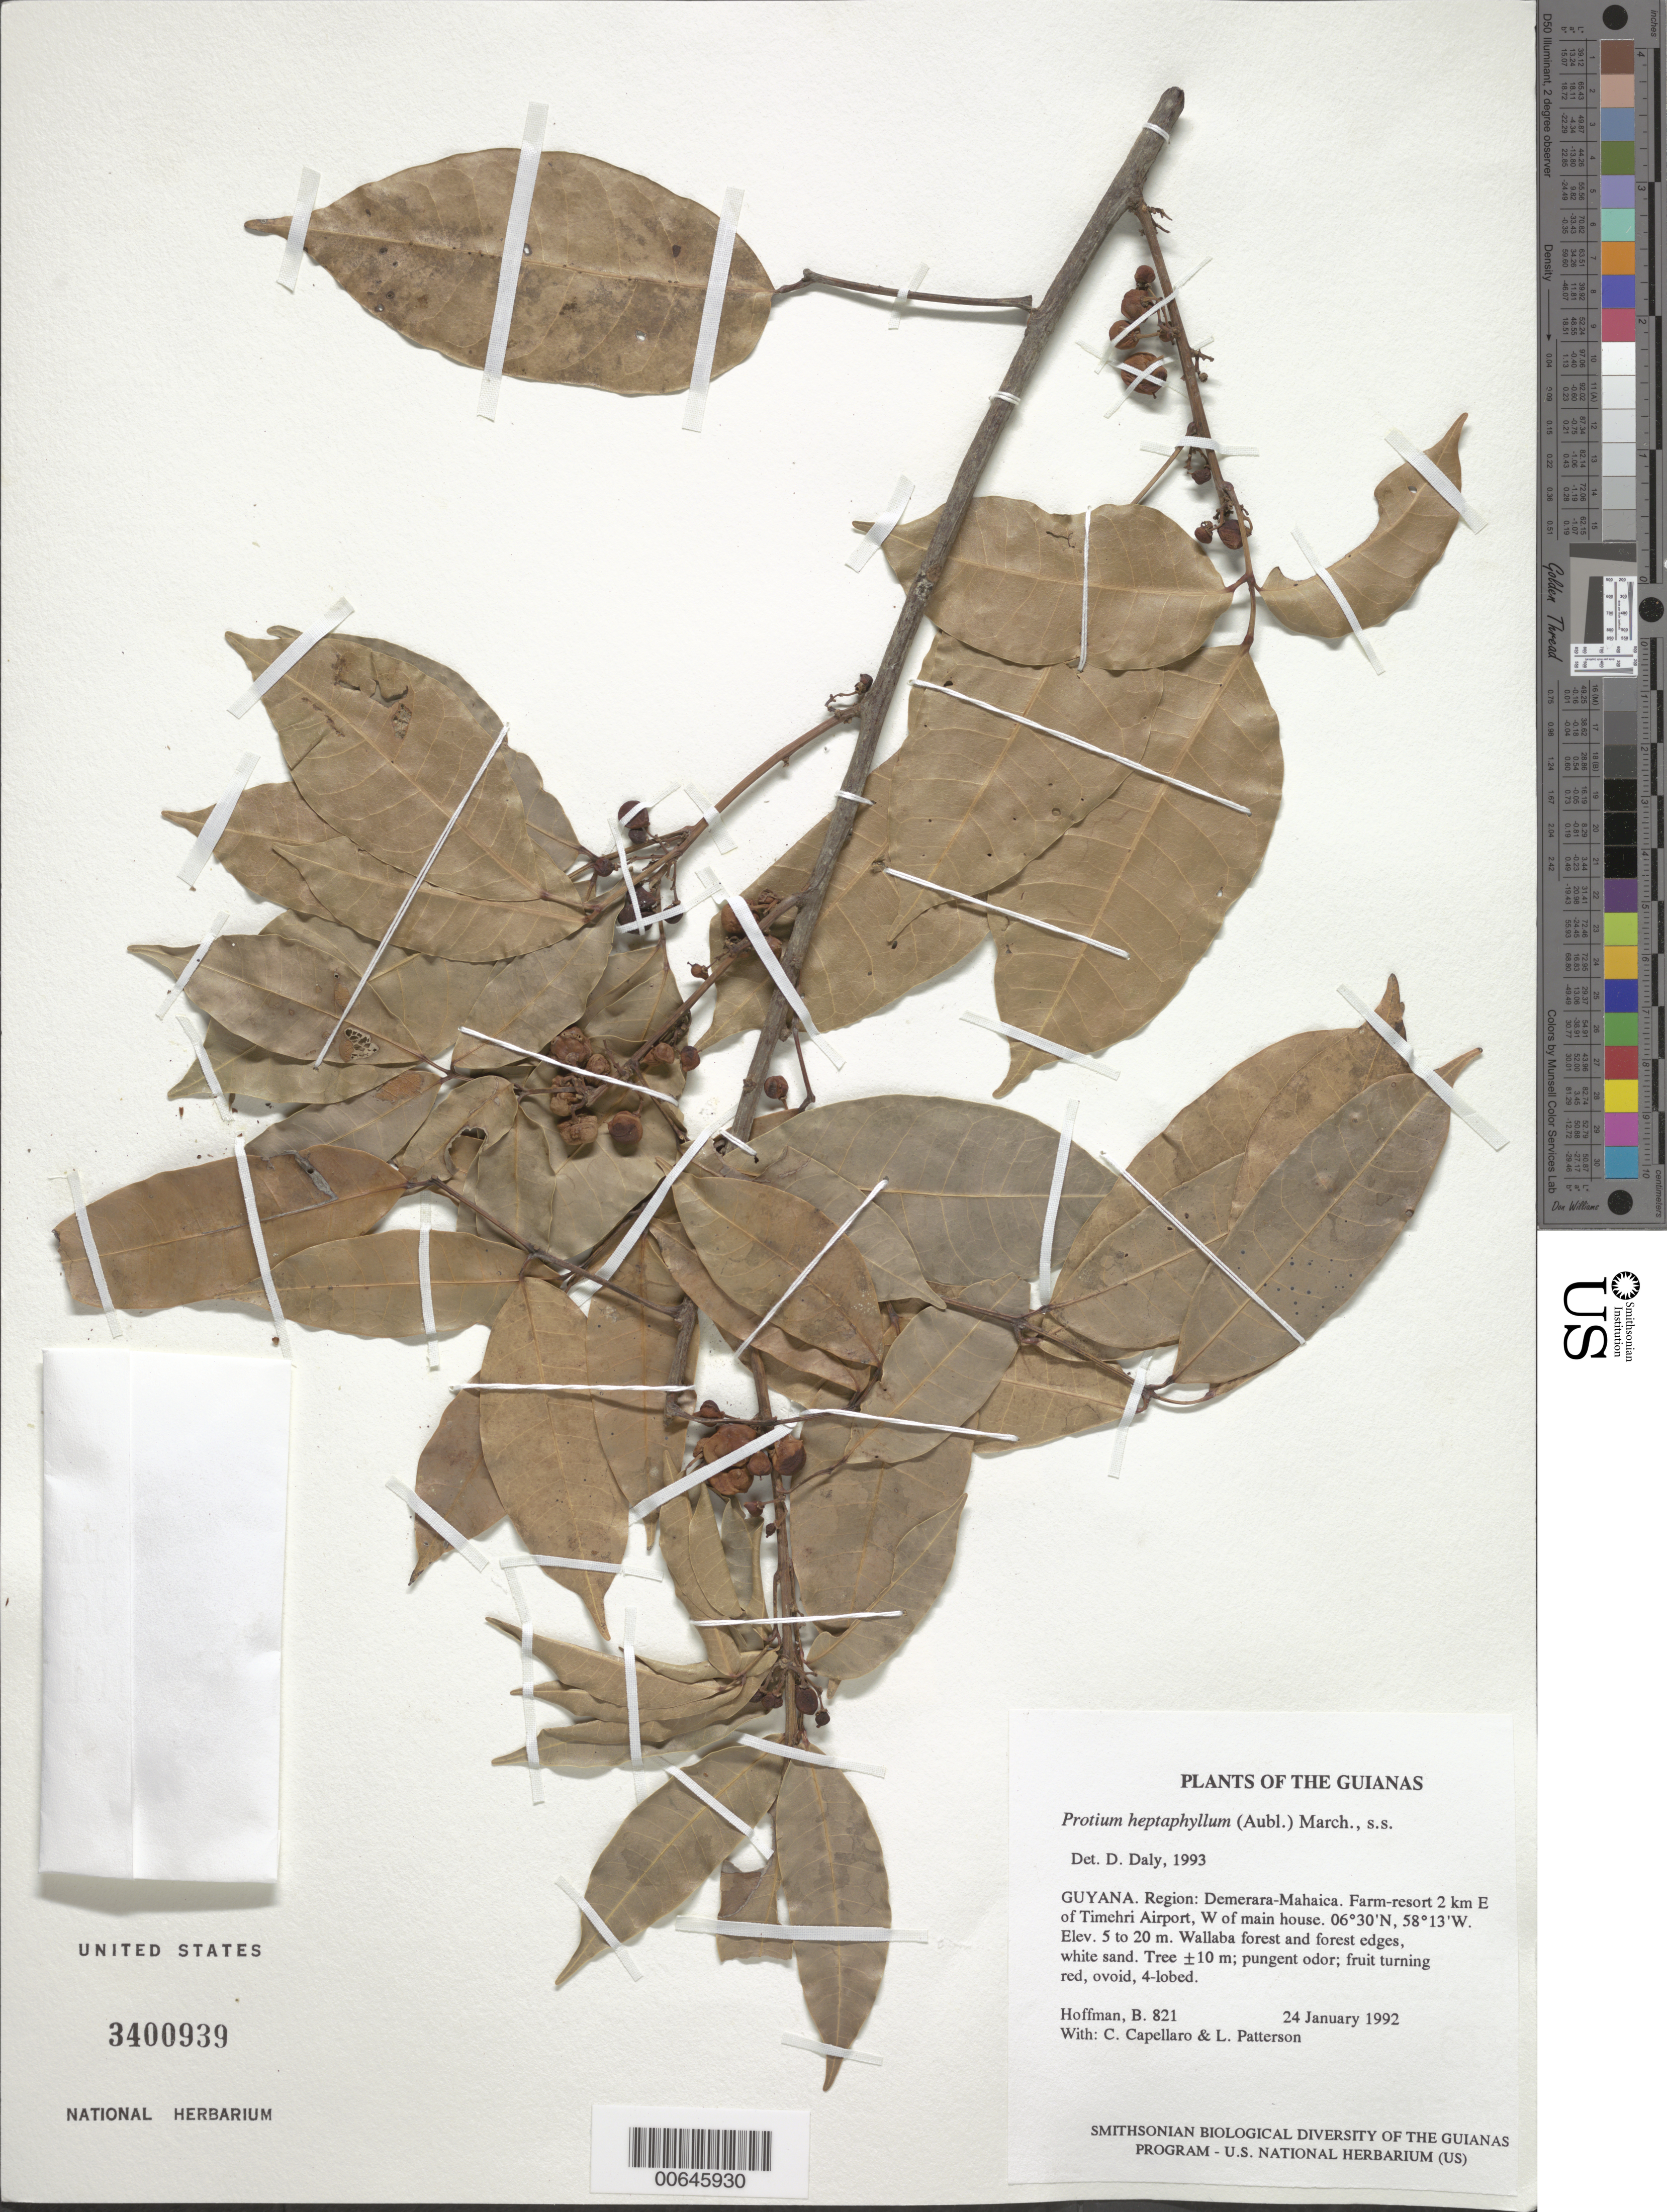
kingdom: Plantae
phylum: Tracheophyta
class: Magnoliopsida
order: Sapindales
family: Burseraceae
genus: Protium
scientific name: Protium heptaphyllum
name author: (Aubl.) Marchand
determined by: Daly, D. C.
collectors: B. Hoffman, C. Capellaro & L. Patterson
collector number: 821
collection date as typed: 24 January 1992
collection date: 1992-01-24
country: Guyana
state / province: Demerara-Mahaica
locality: Farm-resort 2 km E of Timehri Airport, W of main house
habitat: Wallaba forest and forest edges, white sand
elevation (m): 5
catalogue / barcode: US 3400939